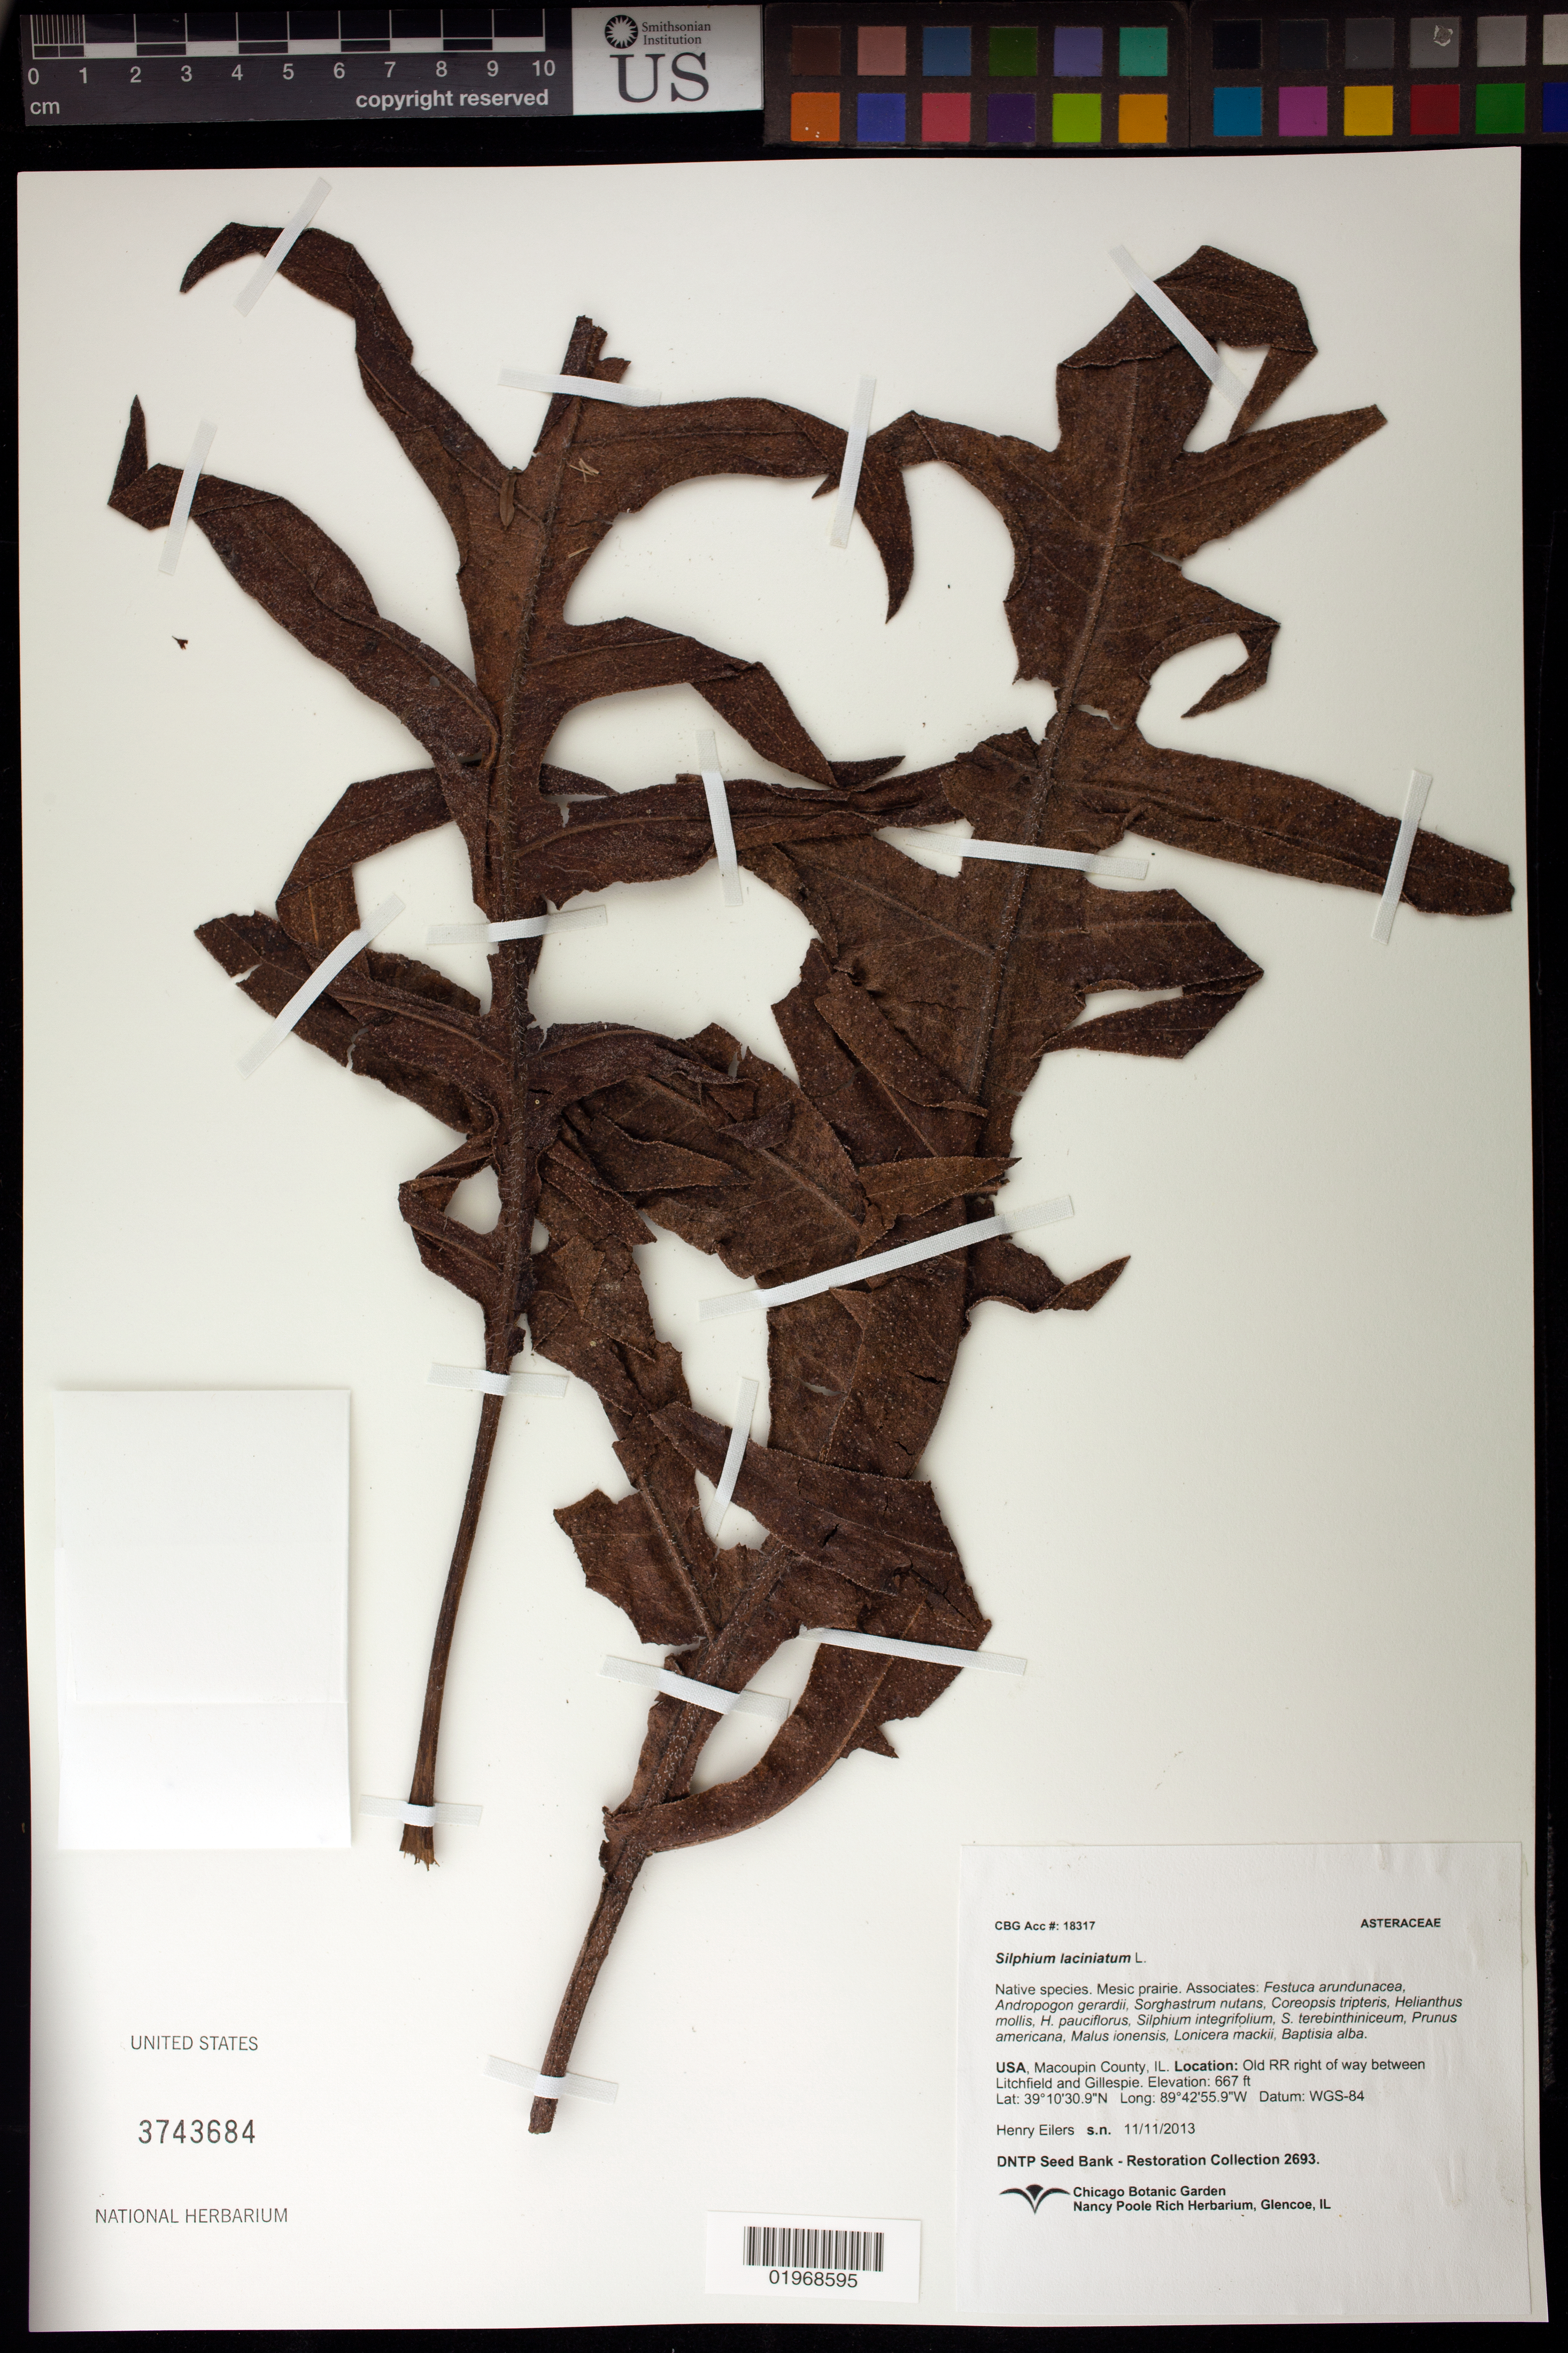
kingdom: Plantae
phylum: Tracheophyta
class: Magnoliopsida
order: Asterales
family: Asteraceae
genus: Silphium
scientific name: Silphium laciniatum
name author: L.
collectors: H. Eilers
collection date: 2013-11-11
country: United States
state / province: Illinois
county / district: Macoupin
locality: between Litchfield and Gillespie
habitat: Mesic prairie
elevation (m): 203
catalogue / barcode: US 3743684